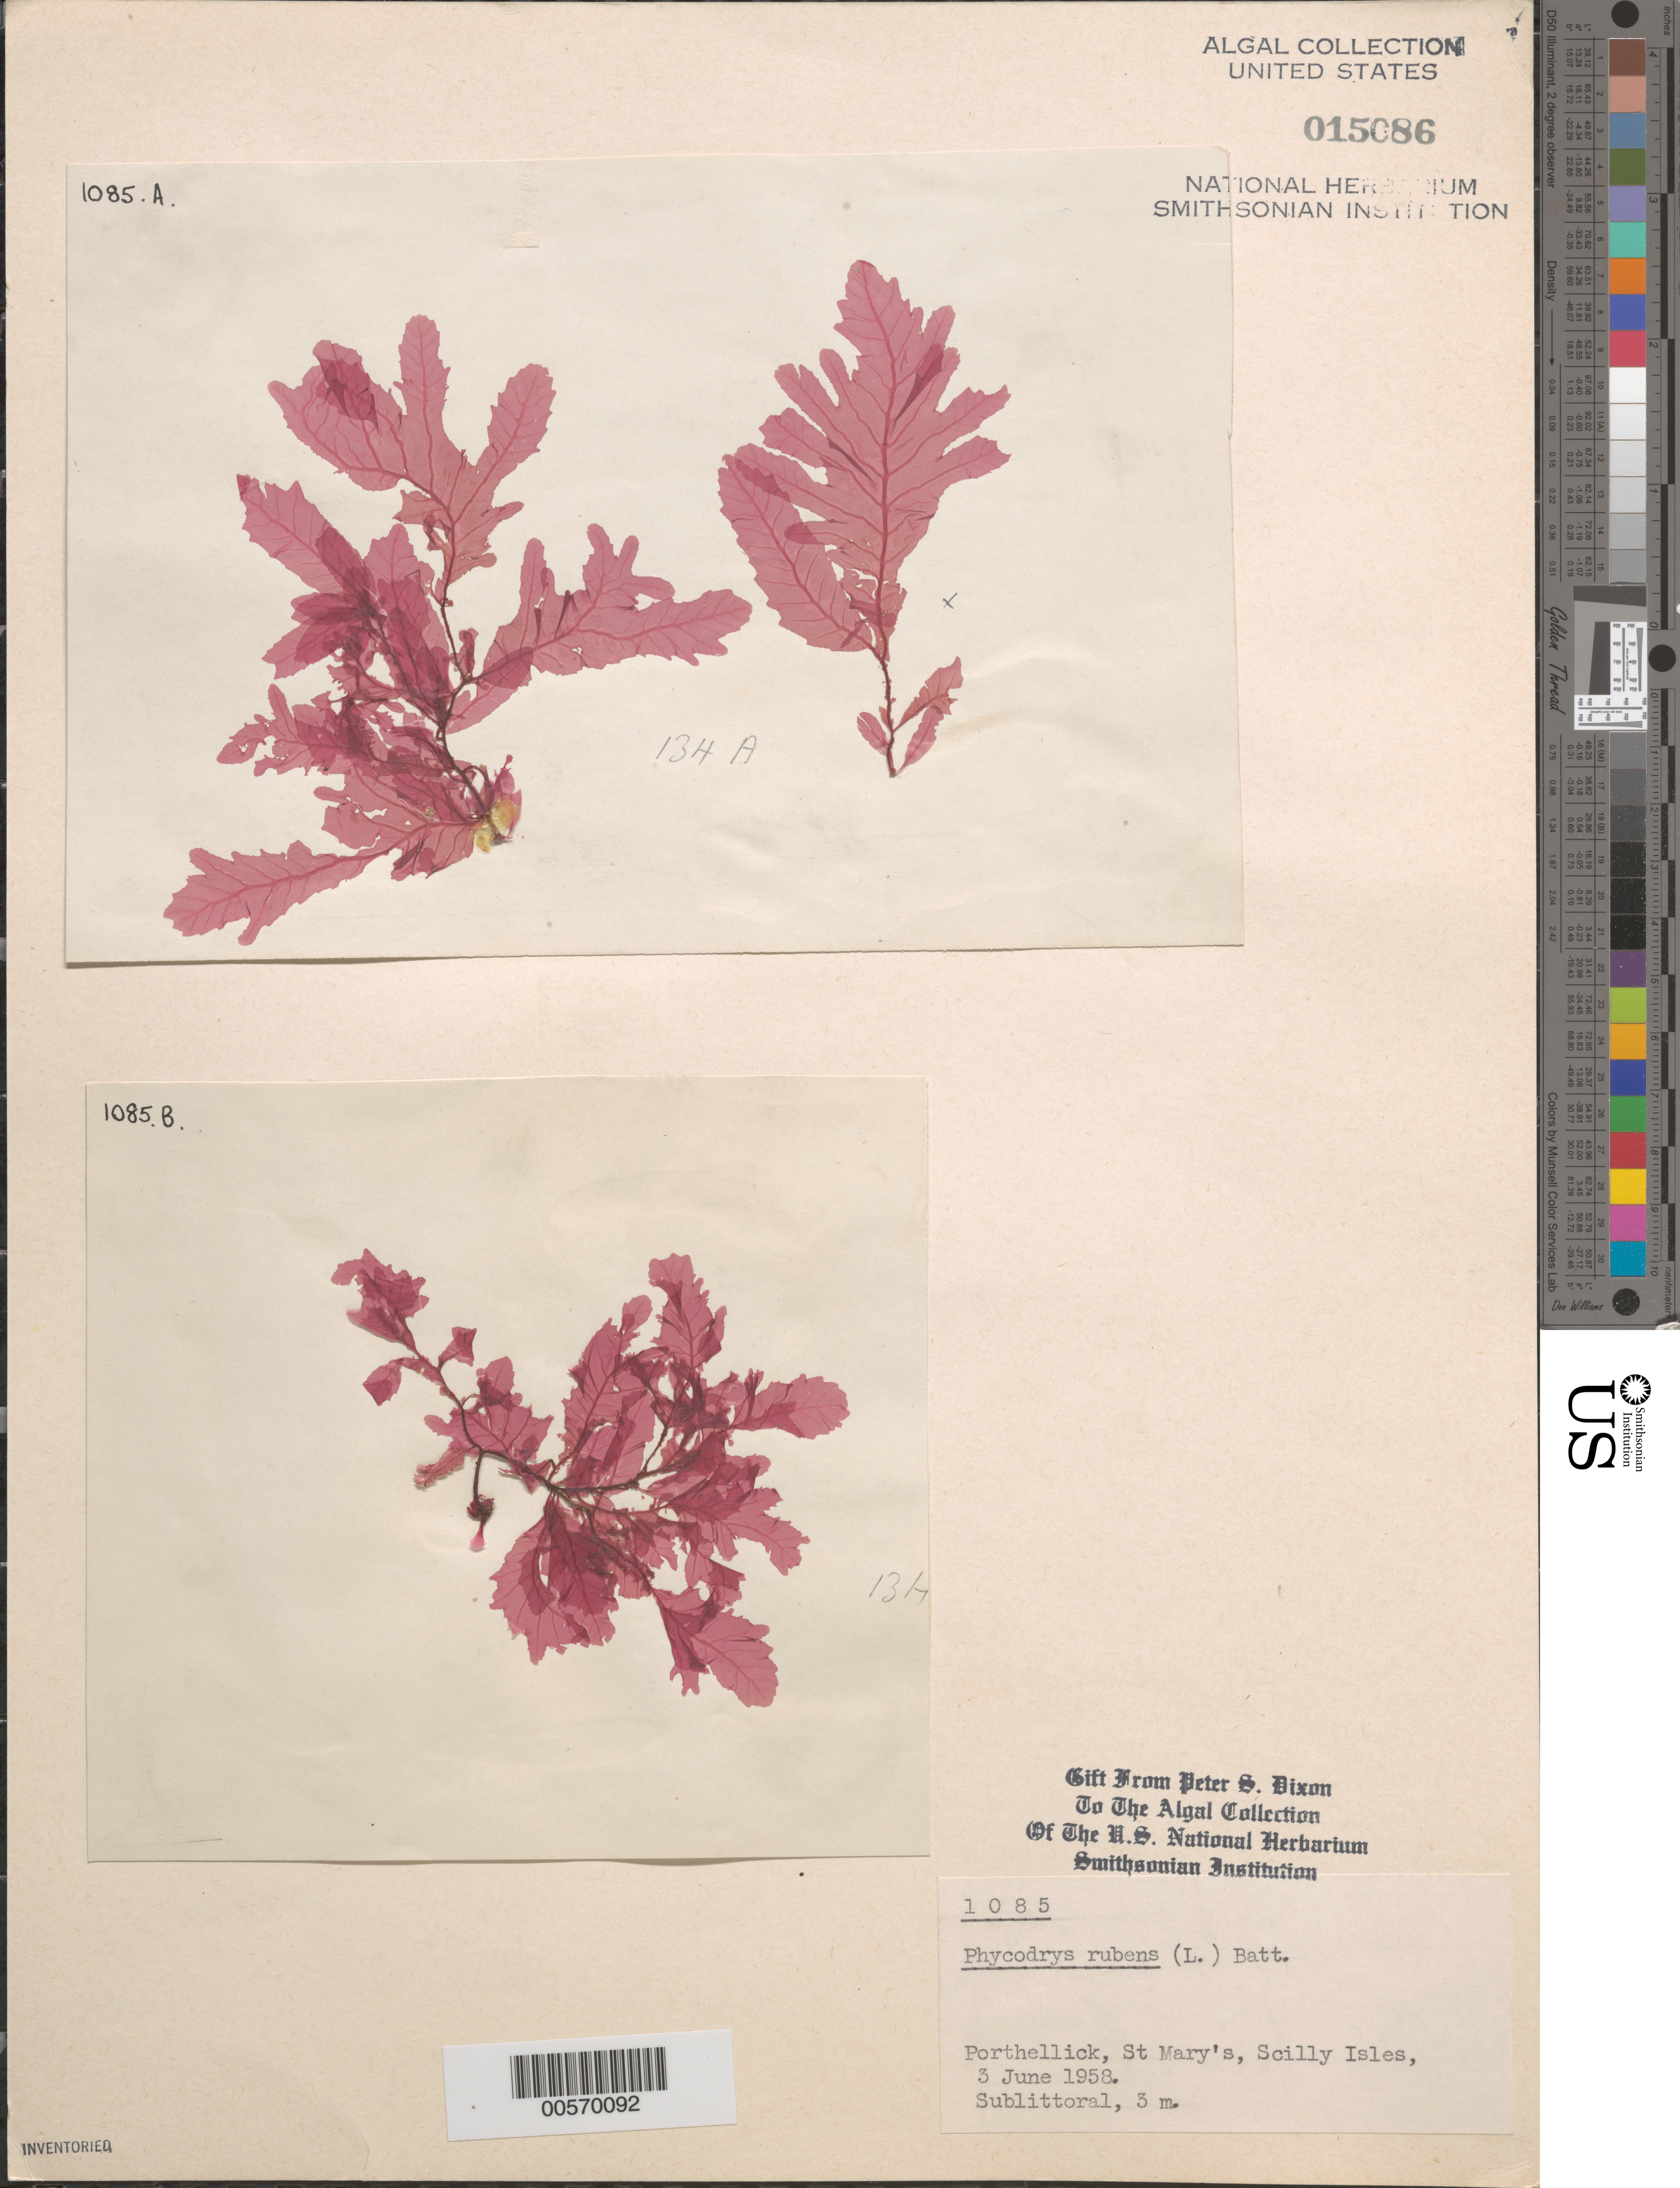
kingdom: Plantae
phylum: Rhodophyta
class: Florideophyceae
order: Ceramiales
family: Delesseriaceae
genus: Phycodrys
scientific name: Phycodrys rubens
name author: (L.) Batters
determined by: Dixon, P. S.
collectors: P. S. Dixon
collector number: PSD 1085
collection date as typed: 03 Jun 1958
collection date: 1958-06-03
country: United Kingdom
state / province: England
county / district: Council of the Isles of Scilly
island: St. Mary's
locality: Porth Hellick (Porthellick)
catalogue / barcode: US 15086